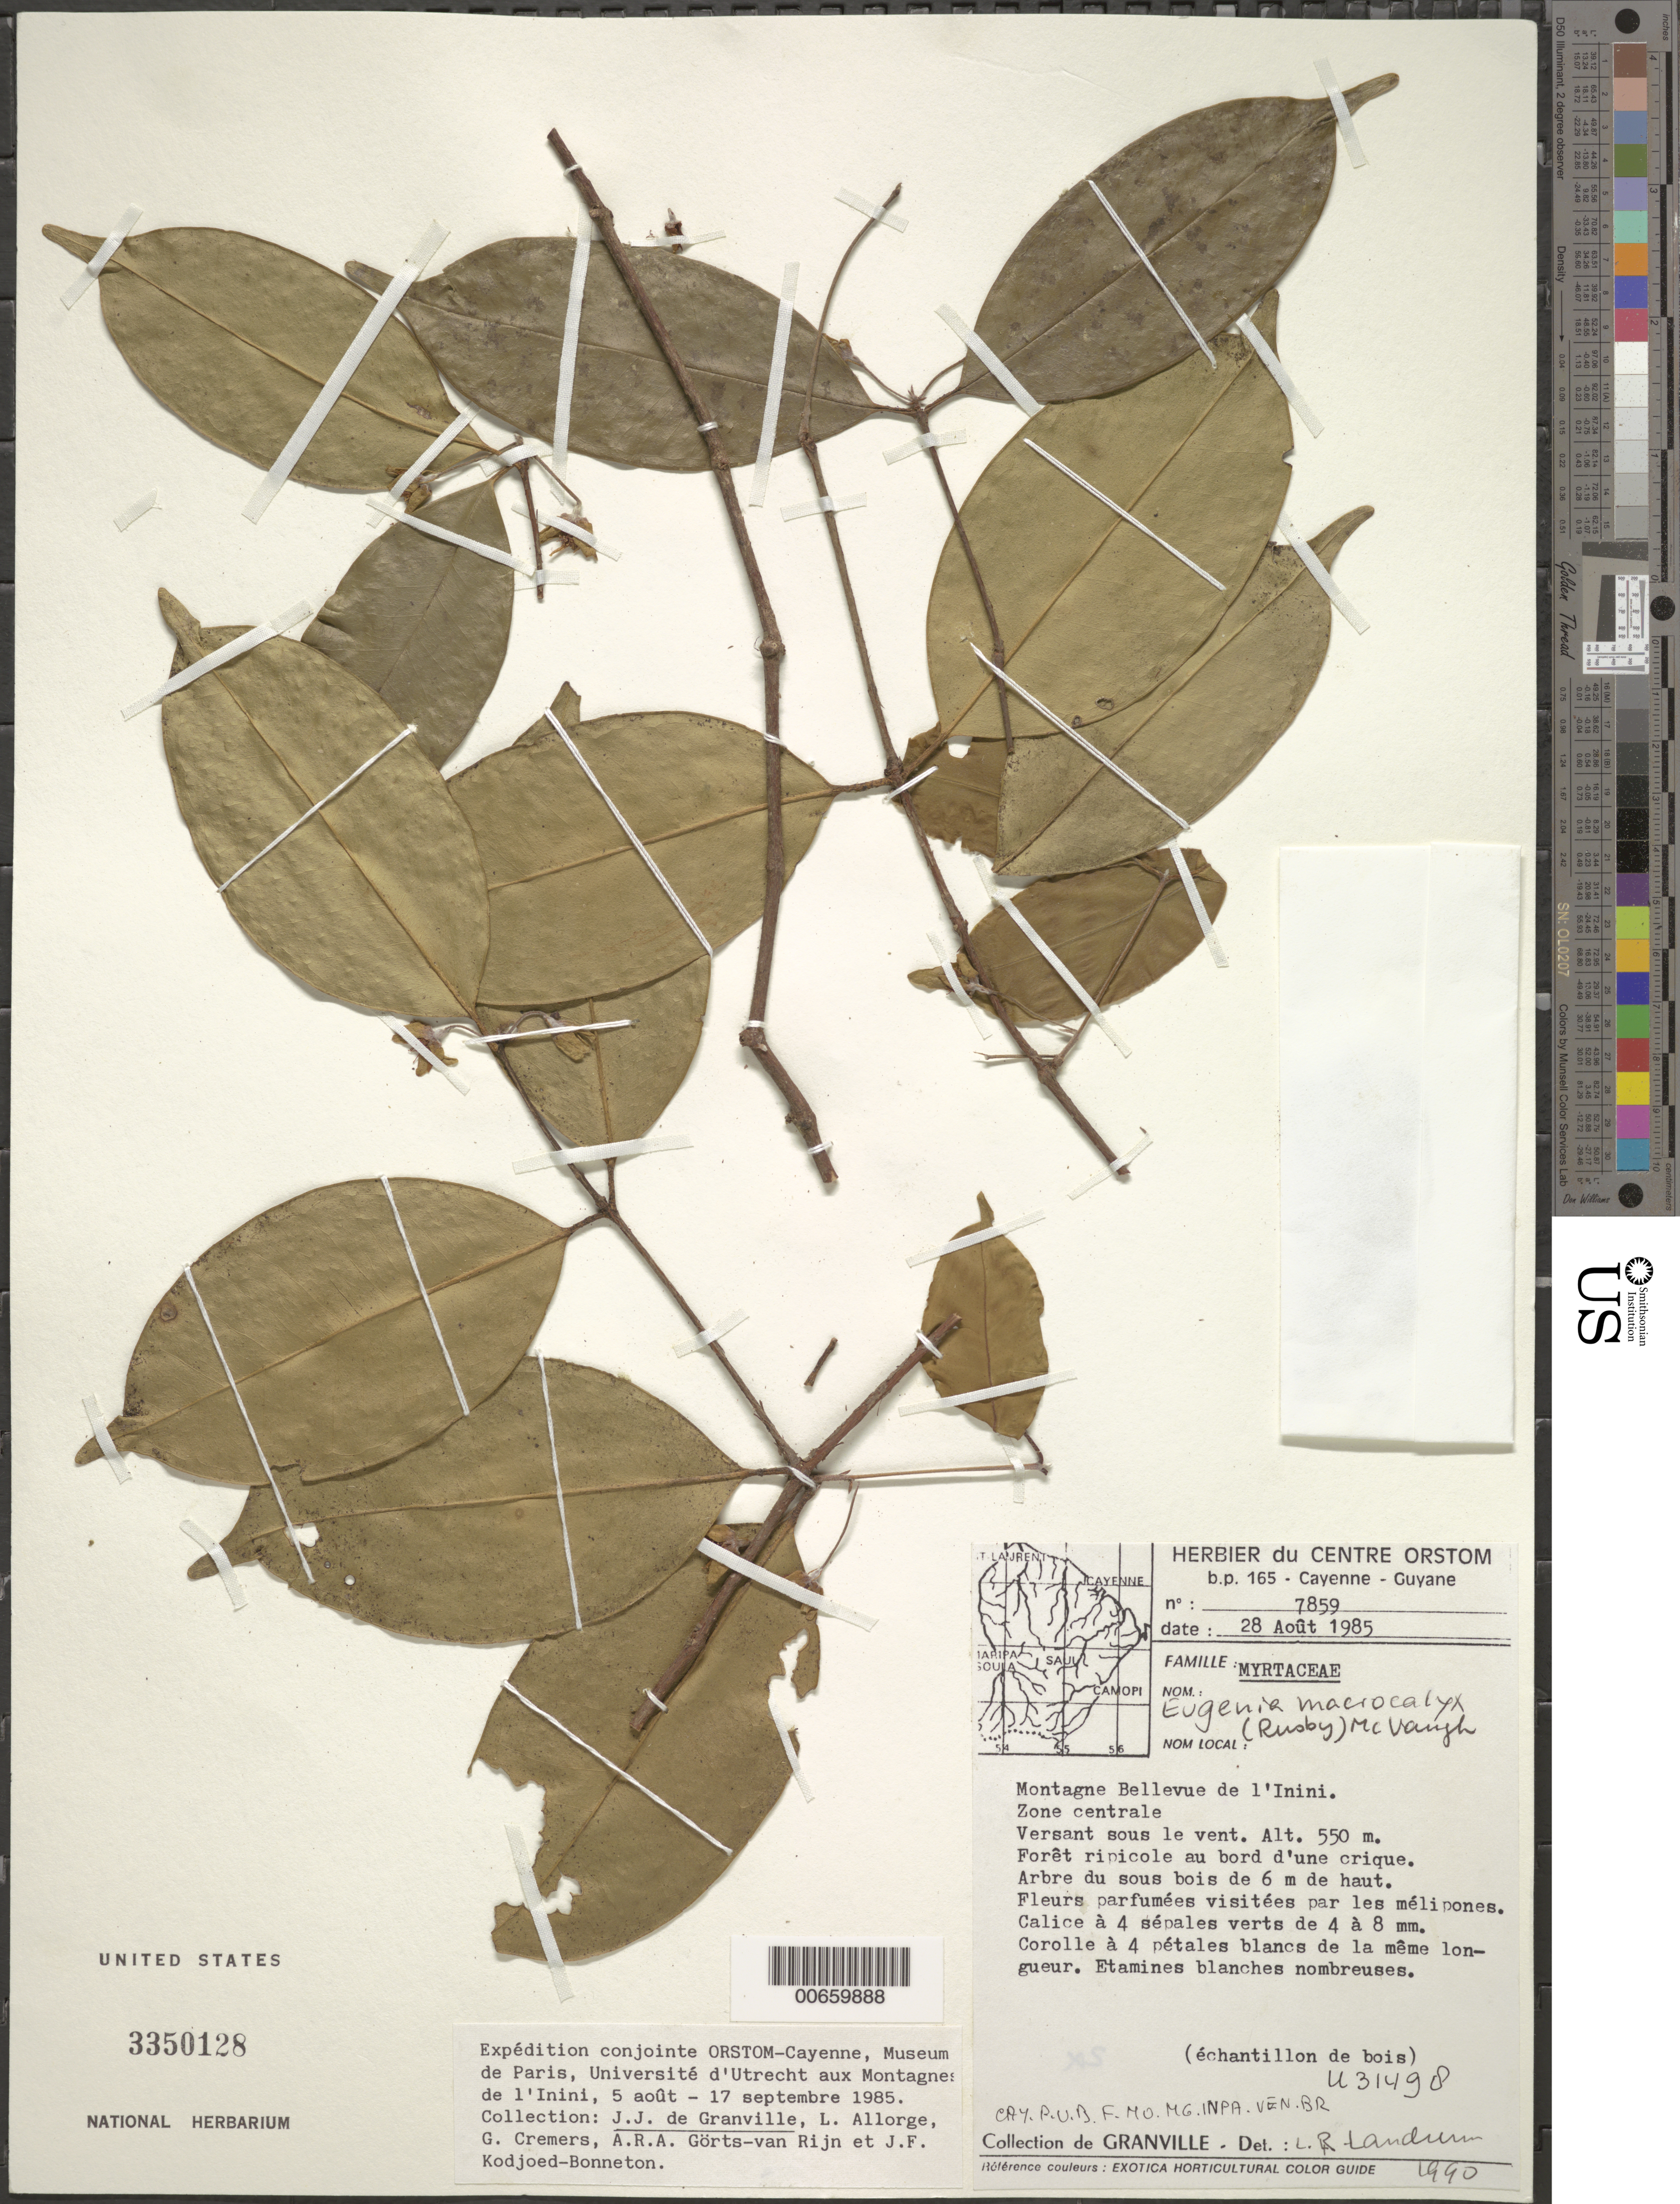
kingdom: Plantae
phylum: Tracheophyta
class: Magnoliopsida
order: Myrtales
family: Myrtaceae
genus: Eugenia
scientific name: Eugenia wentii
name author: Amshoff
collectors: J.-J. de Granville, L. Allorge, G. Cremers, A. .R. A. Görts-van Rijn & J. Kodjoed-Bonneton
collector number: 7859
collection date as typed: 28-Aug-85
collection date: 1985-08-28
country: French Guiana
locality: Montagnes Bellevue de l'Inini, zone centrale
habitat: Forêt ripicole au bord d'une crique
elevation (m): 550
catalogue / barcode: US 3350128